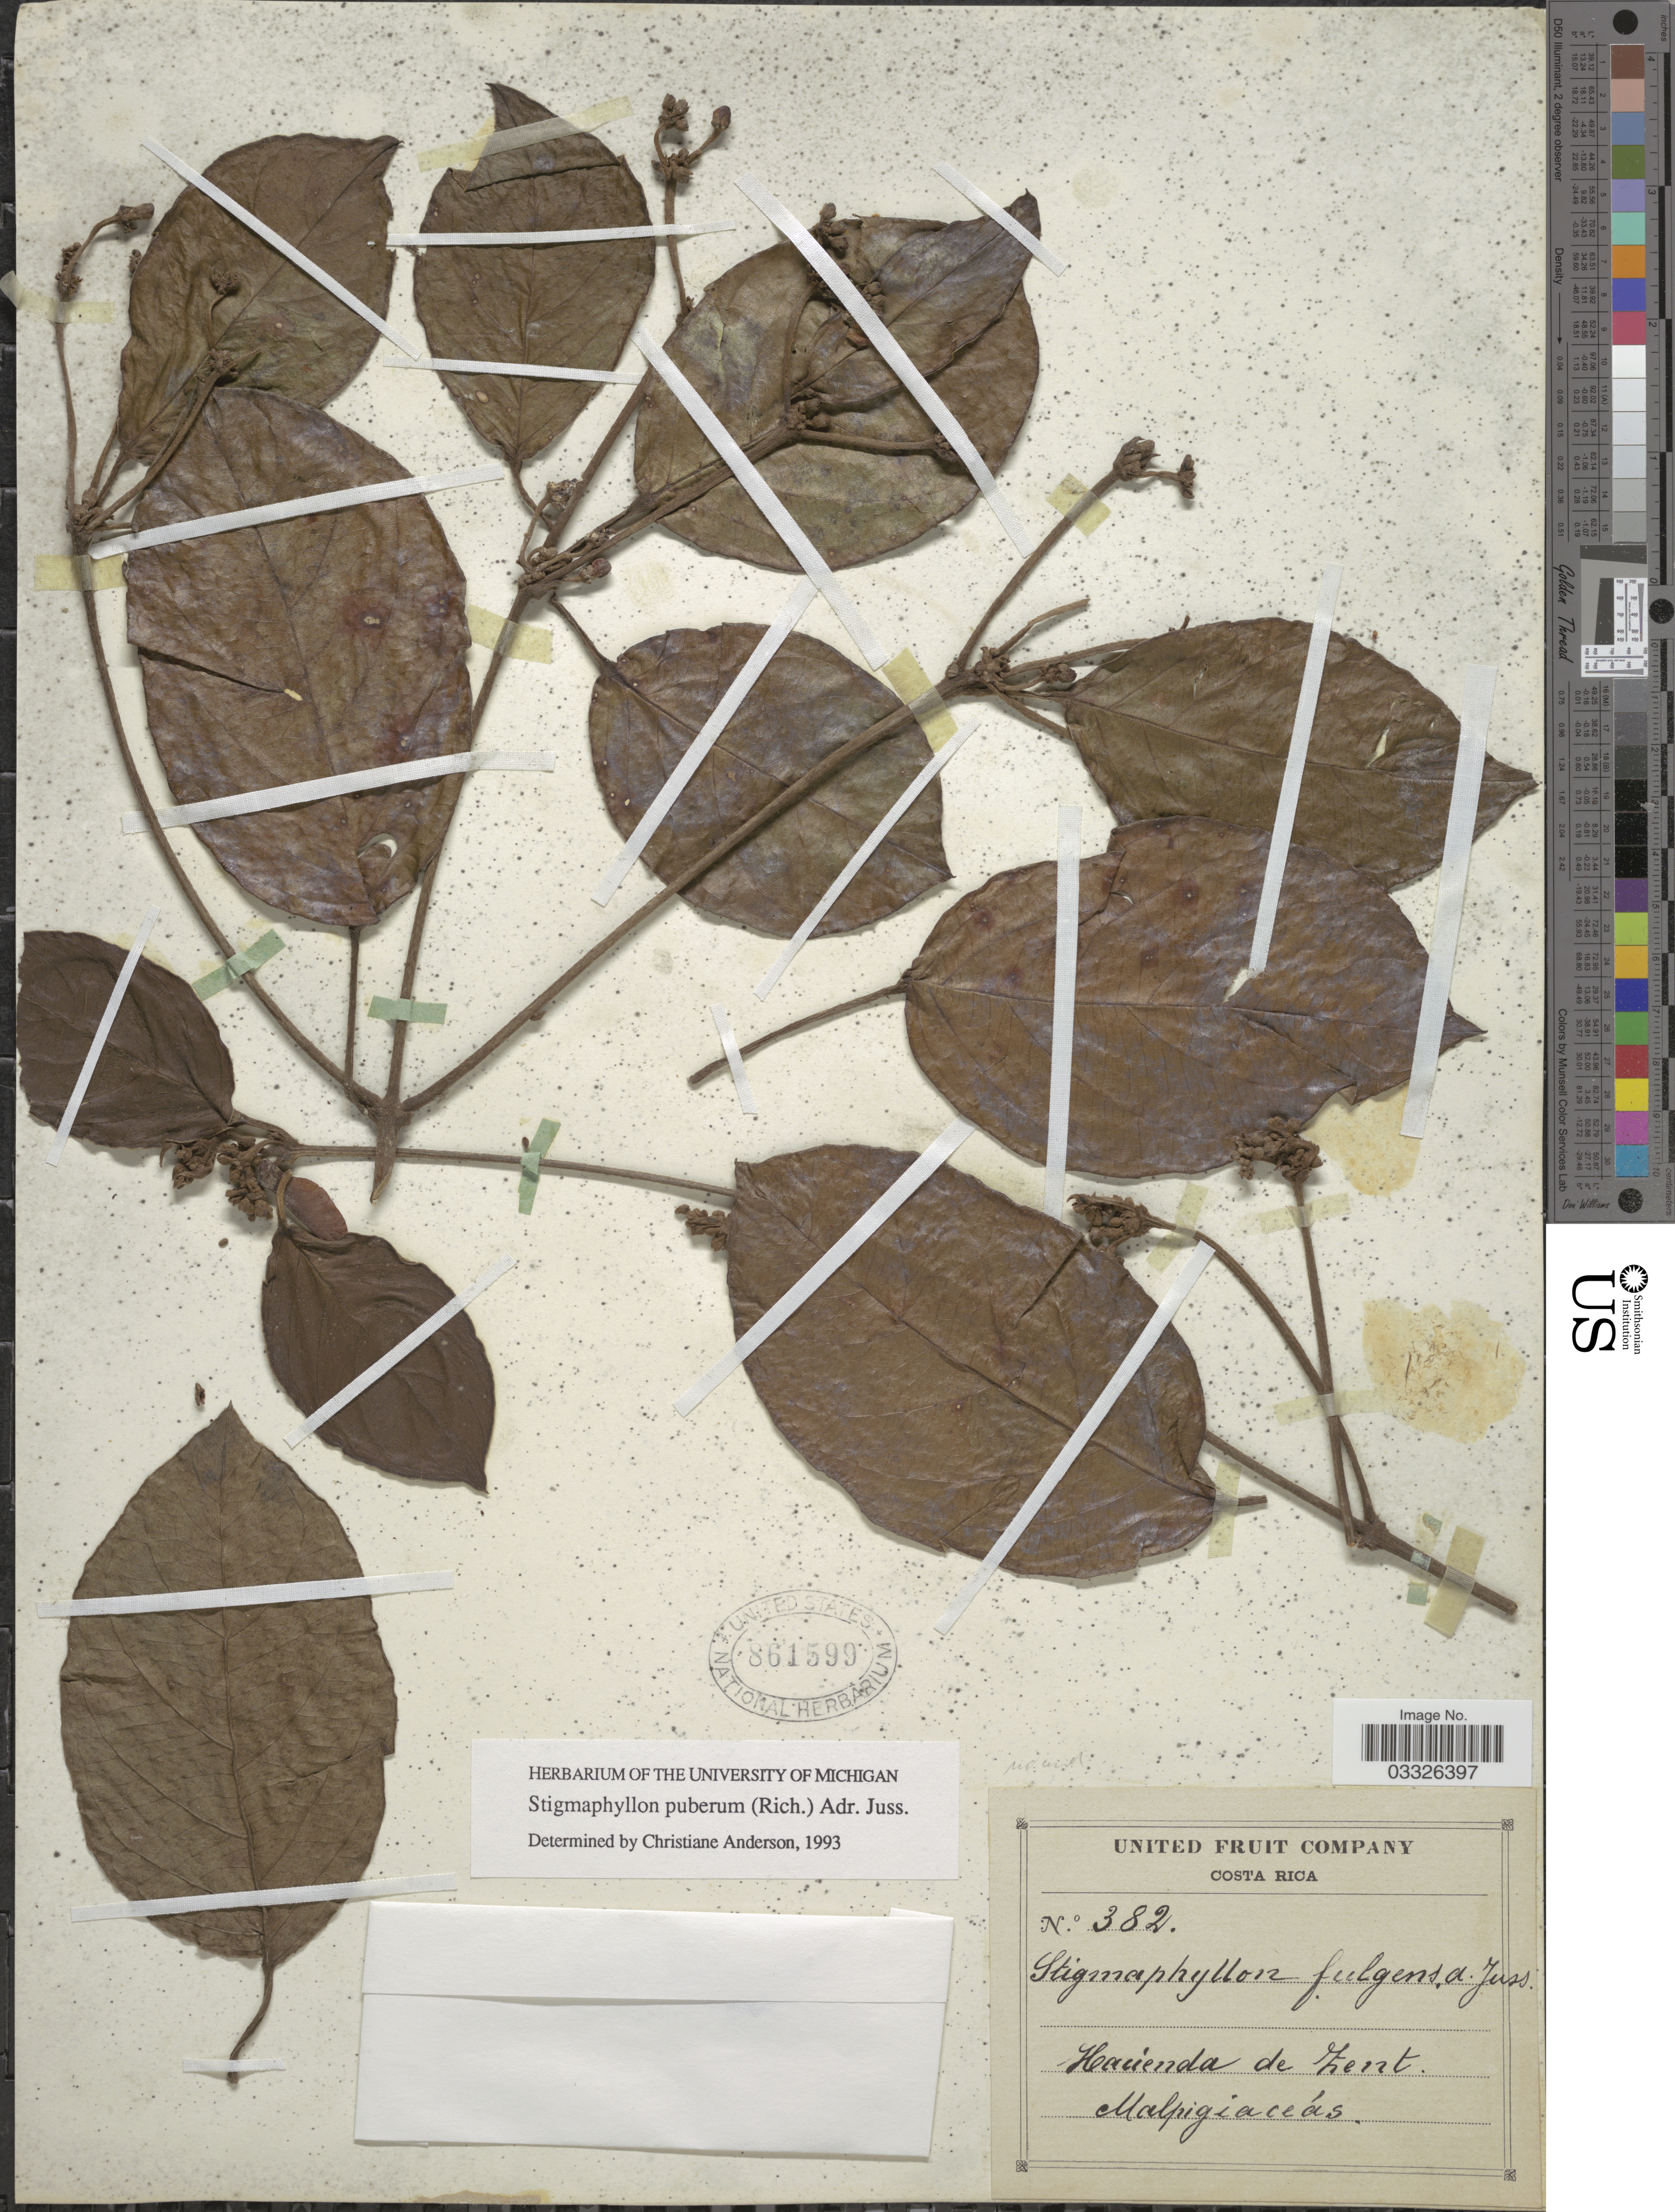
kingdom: Plantae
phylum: Tracheophyta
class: Magnoliopsida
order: Malpighiales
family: Malpighiaceae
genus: Stigmaphyllon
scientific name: Stigmaphyllon puberum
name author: (Rich.) A. Juss.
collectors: United Fruit Company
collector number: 382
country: Costa Rica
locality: Hacienda de Zent.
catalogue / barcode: US 861599